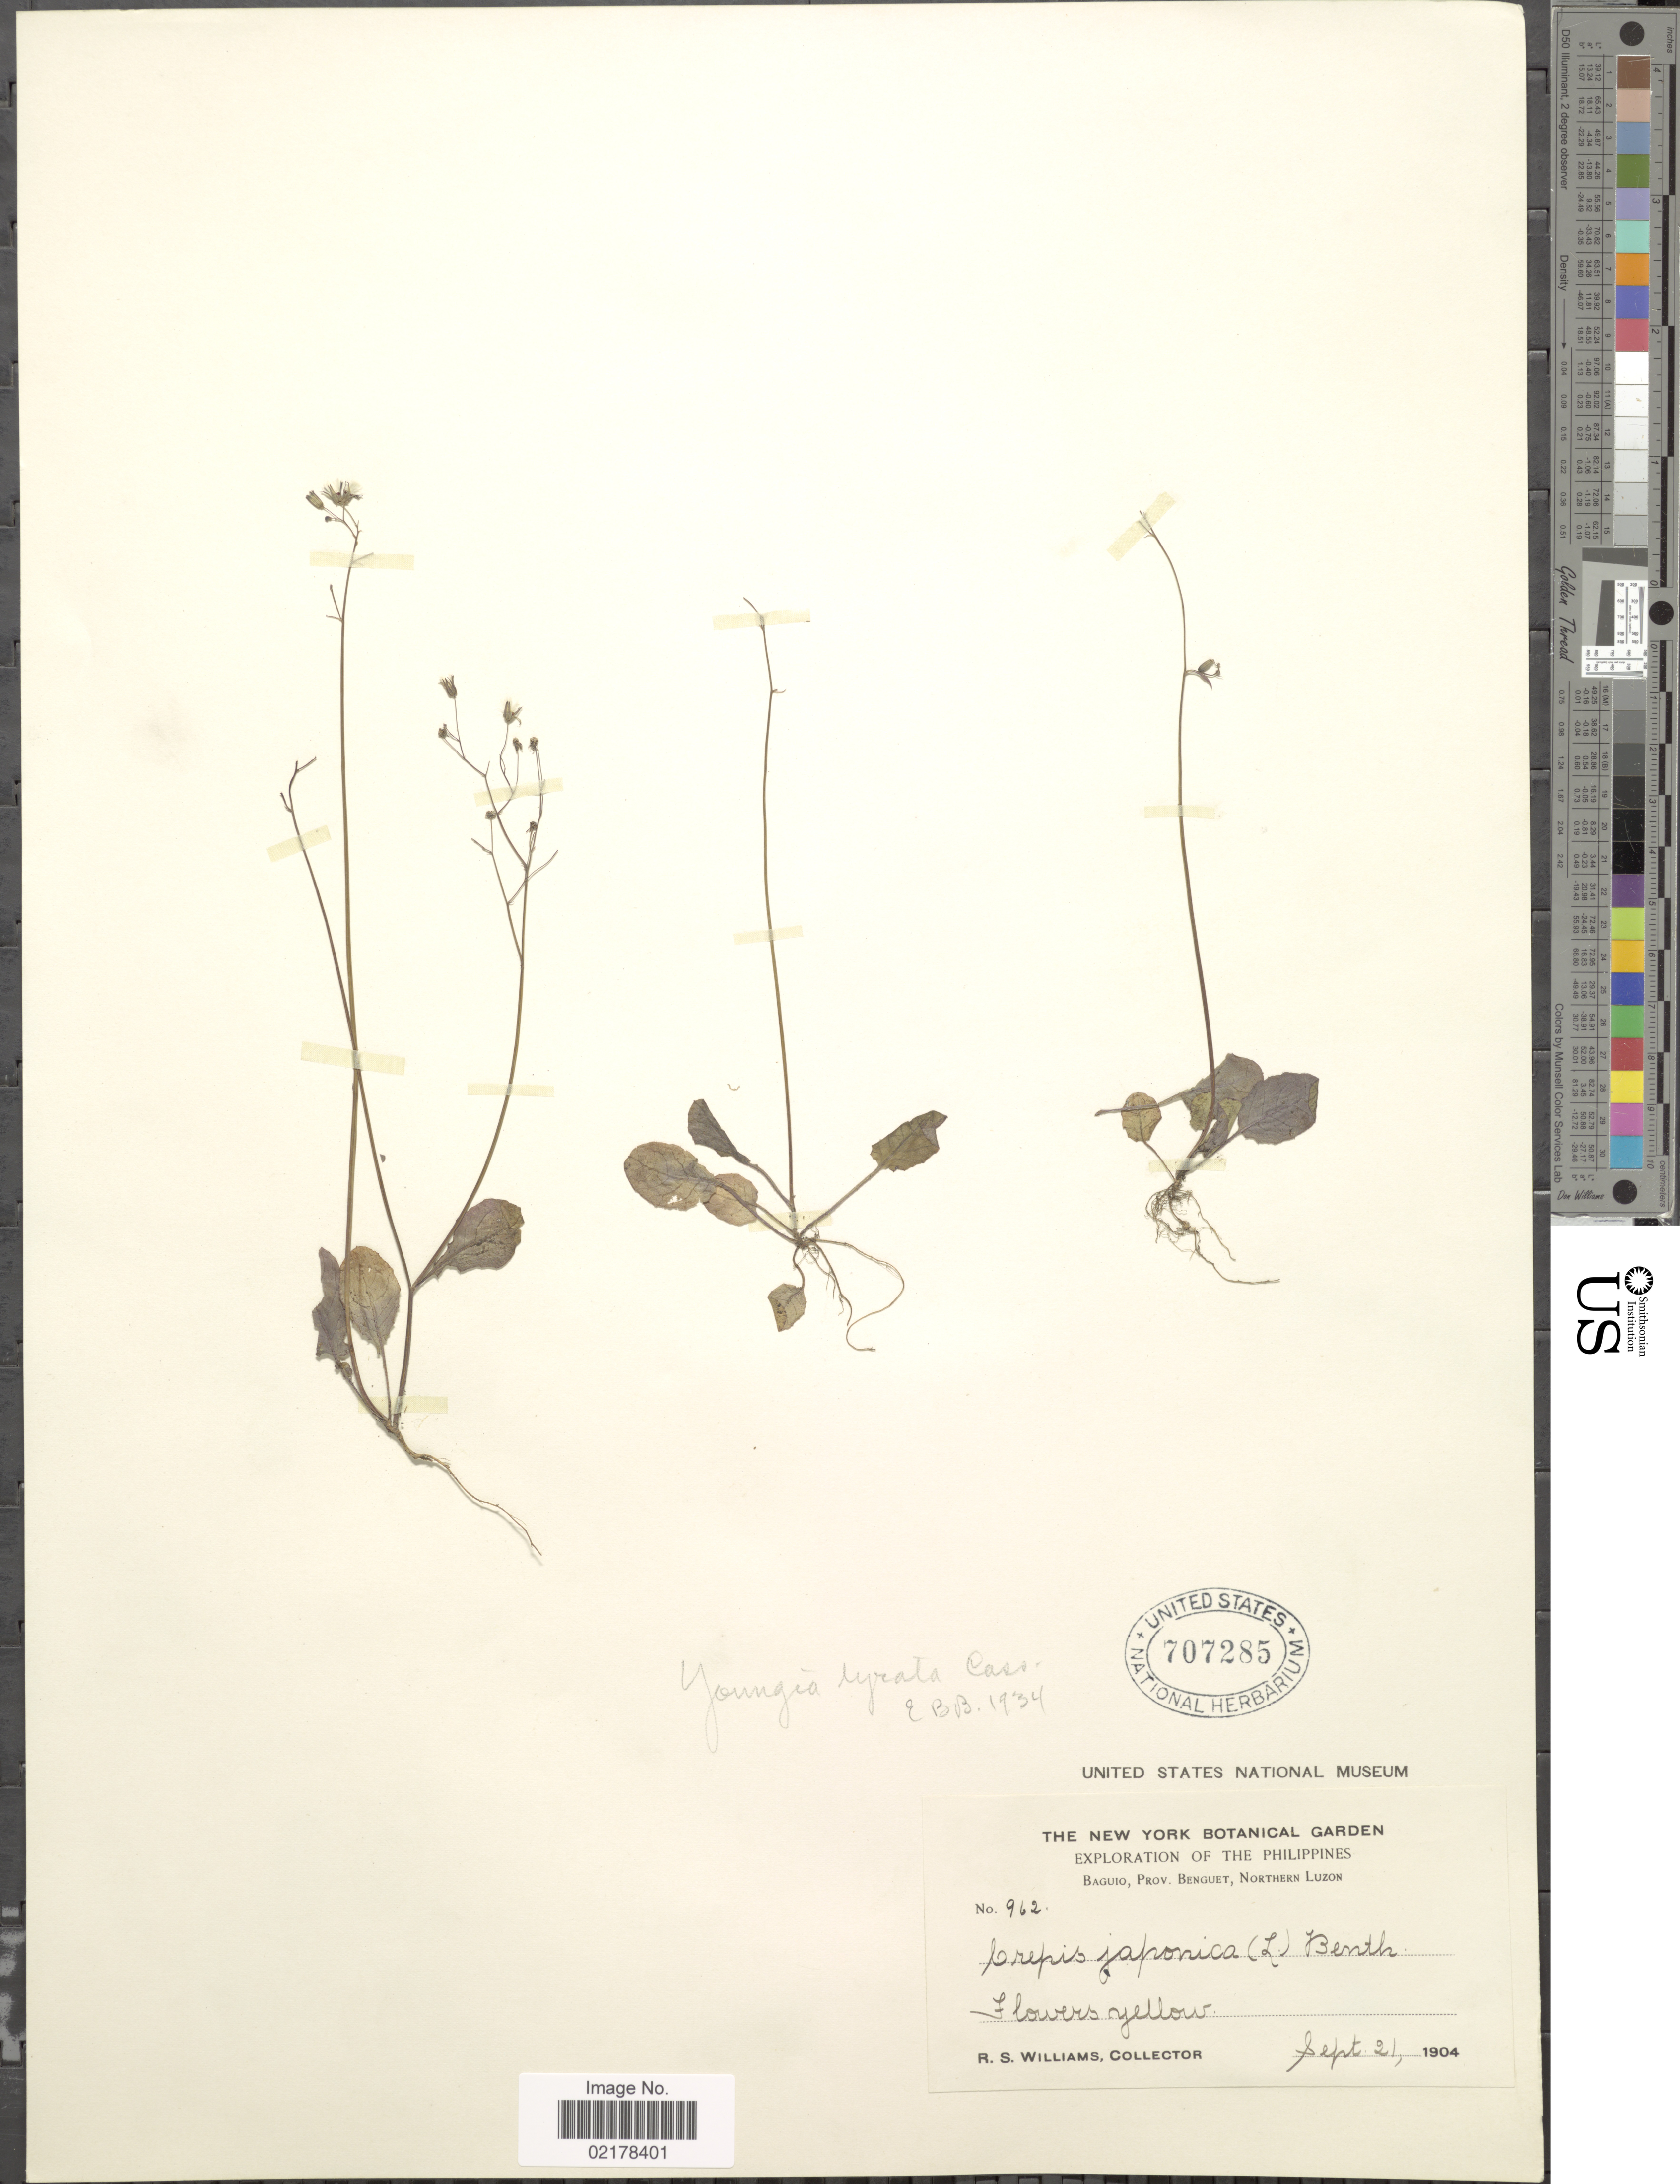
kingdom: Plantae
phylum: Tracheophyta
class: Magnoliopsida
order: Asterales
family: Asteraceae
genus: Youngia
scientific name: Youngia japonica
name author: (L.) DC.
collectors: R. S. Williams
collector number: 962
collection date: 1904-09-21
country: Philippines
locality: Baguio, Prov. Benguet, Northern Luzon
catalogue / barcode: US 707285